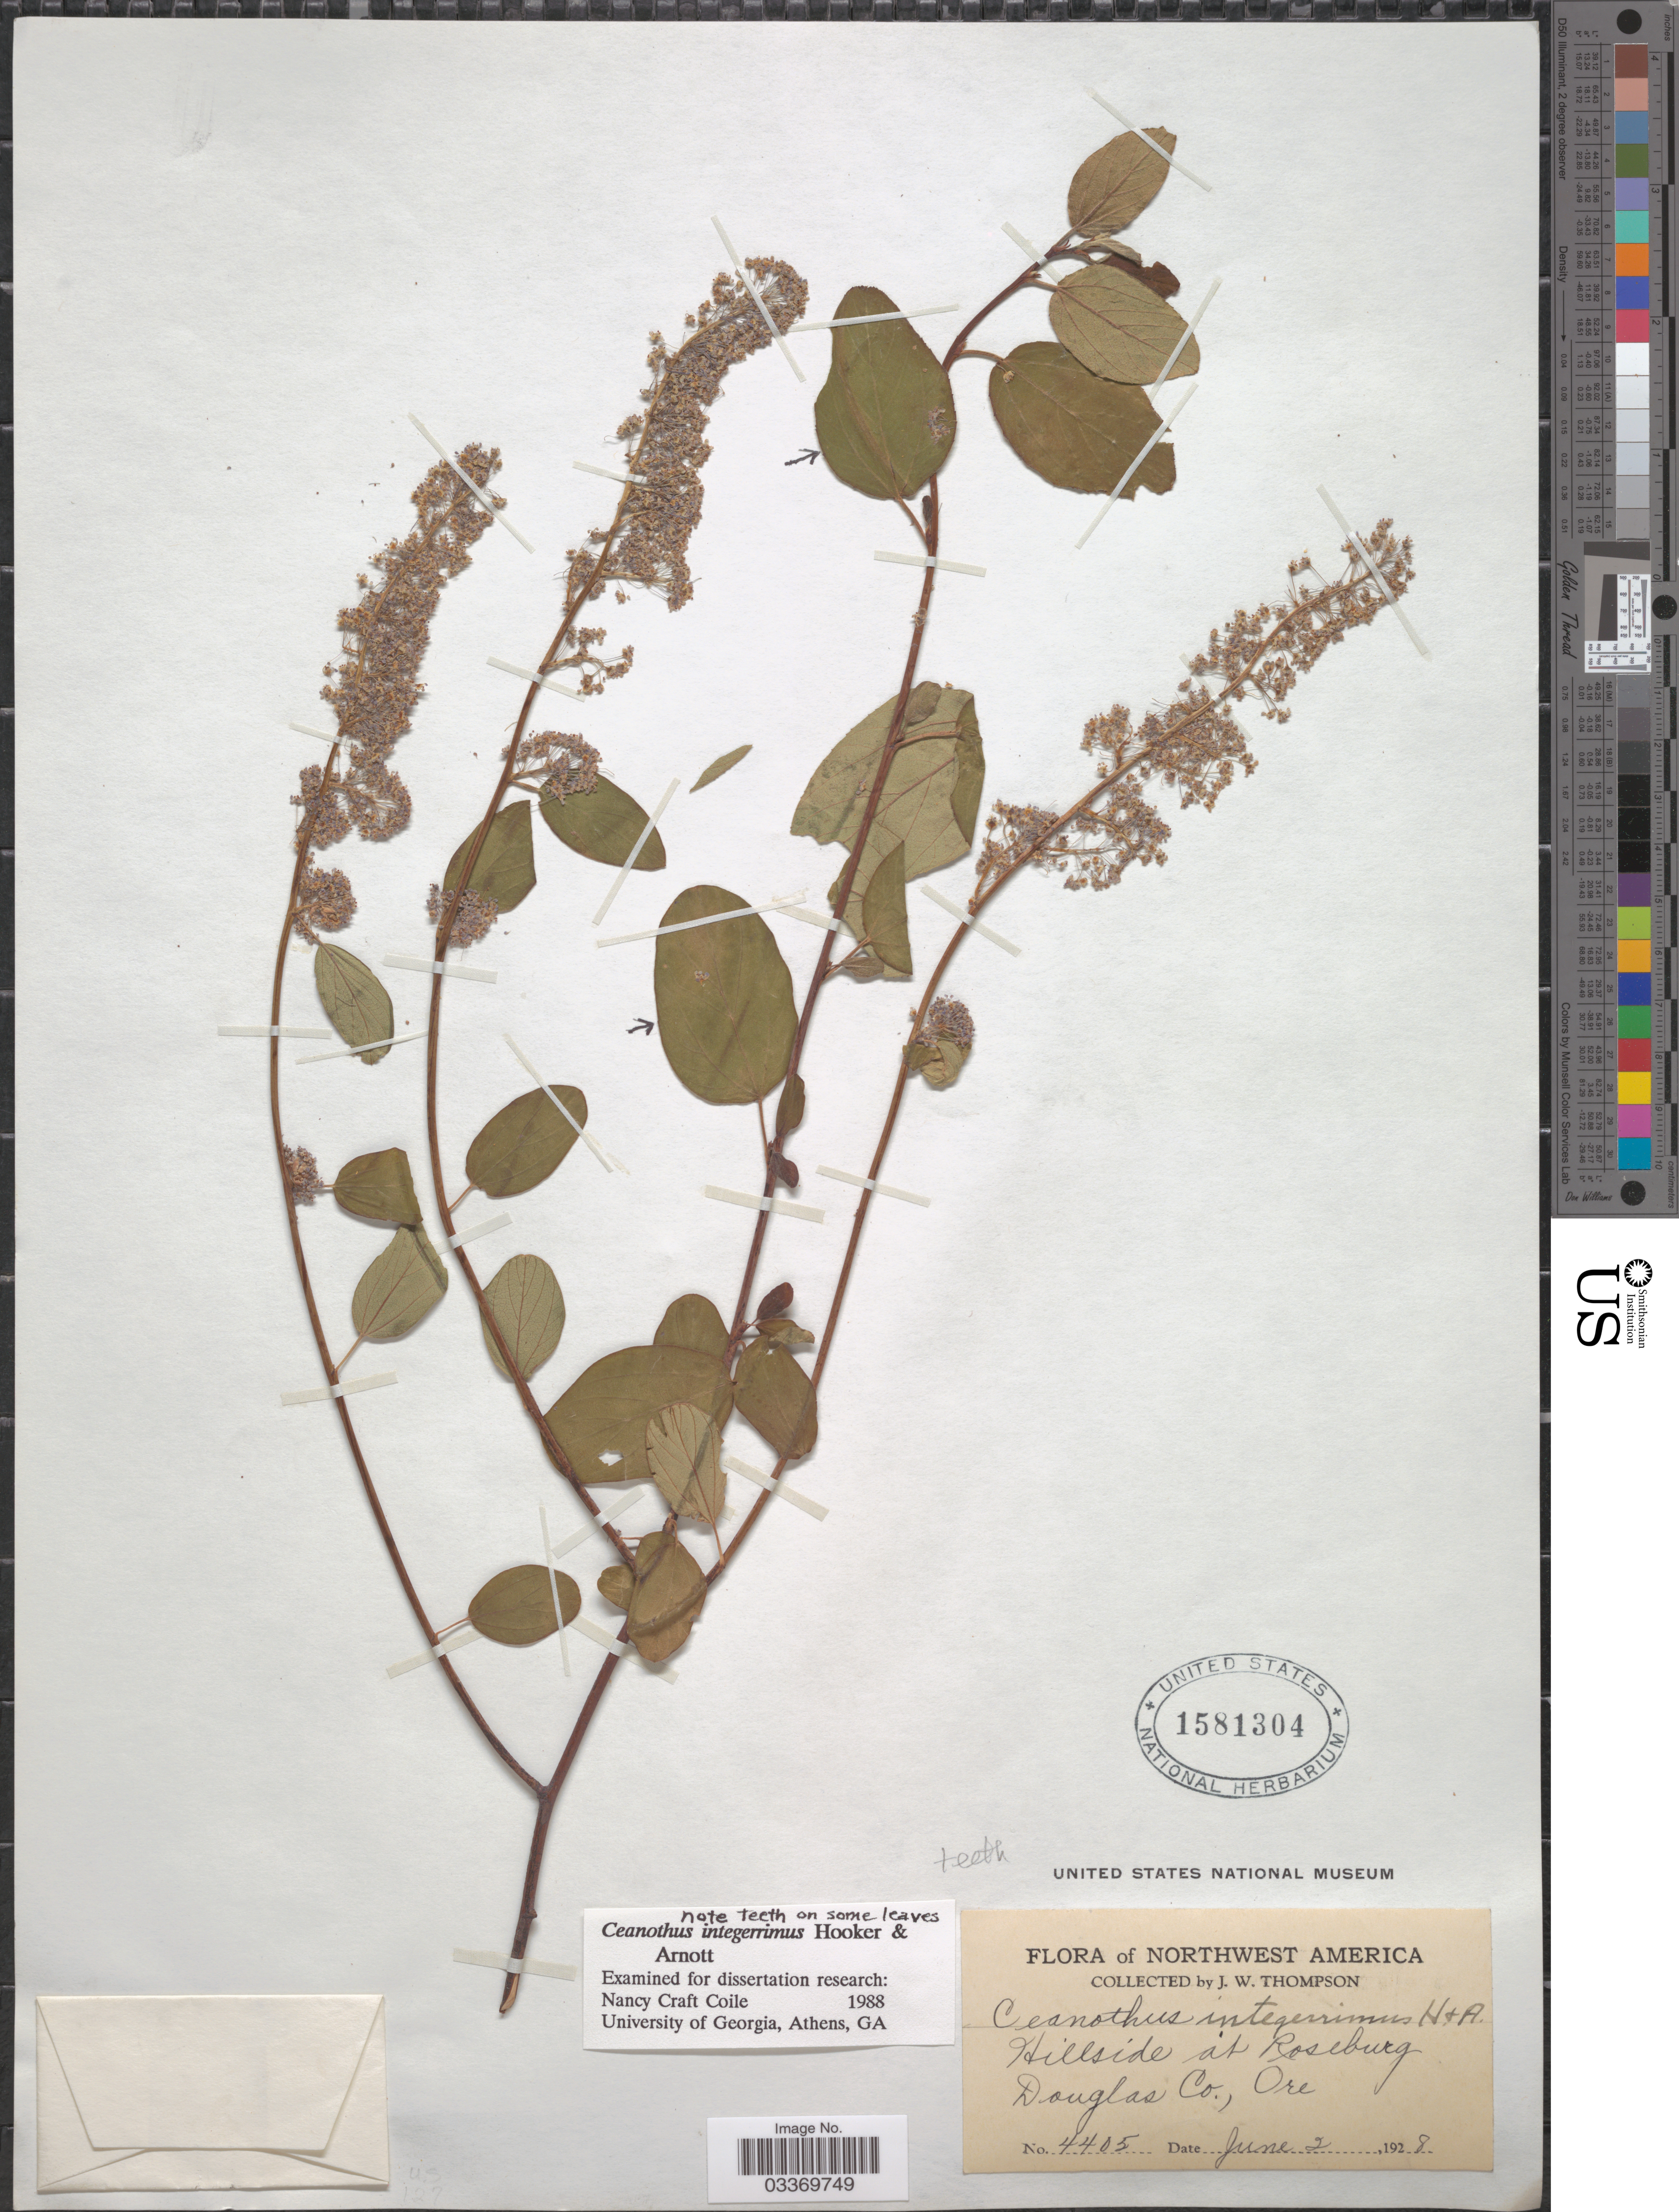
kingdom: Plantae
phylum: Tracheophyta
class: Magnoliopsida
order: Rosales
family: Rhamnaceae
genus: Ceanothus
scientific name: Ceanothus integerrimus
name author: Hook. & Arn.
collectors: J. Thompson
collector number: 4405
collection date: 1928-06-02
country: United States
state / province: Oregon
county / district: Douglas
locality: Northwest America. Hillside at Roseburg. Douglas Co.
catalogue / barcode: US 1581304